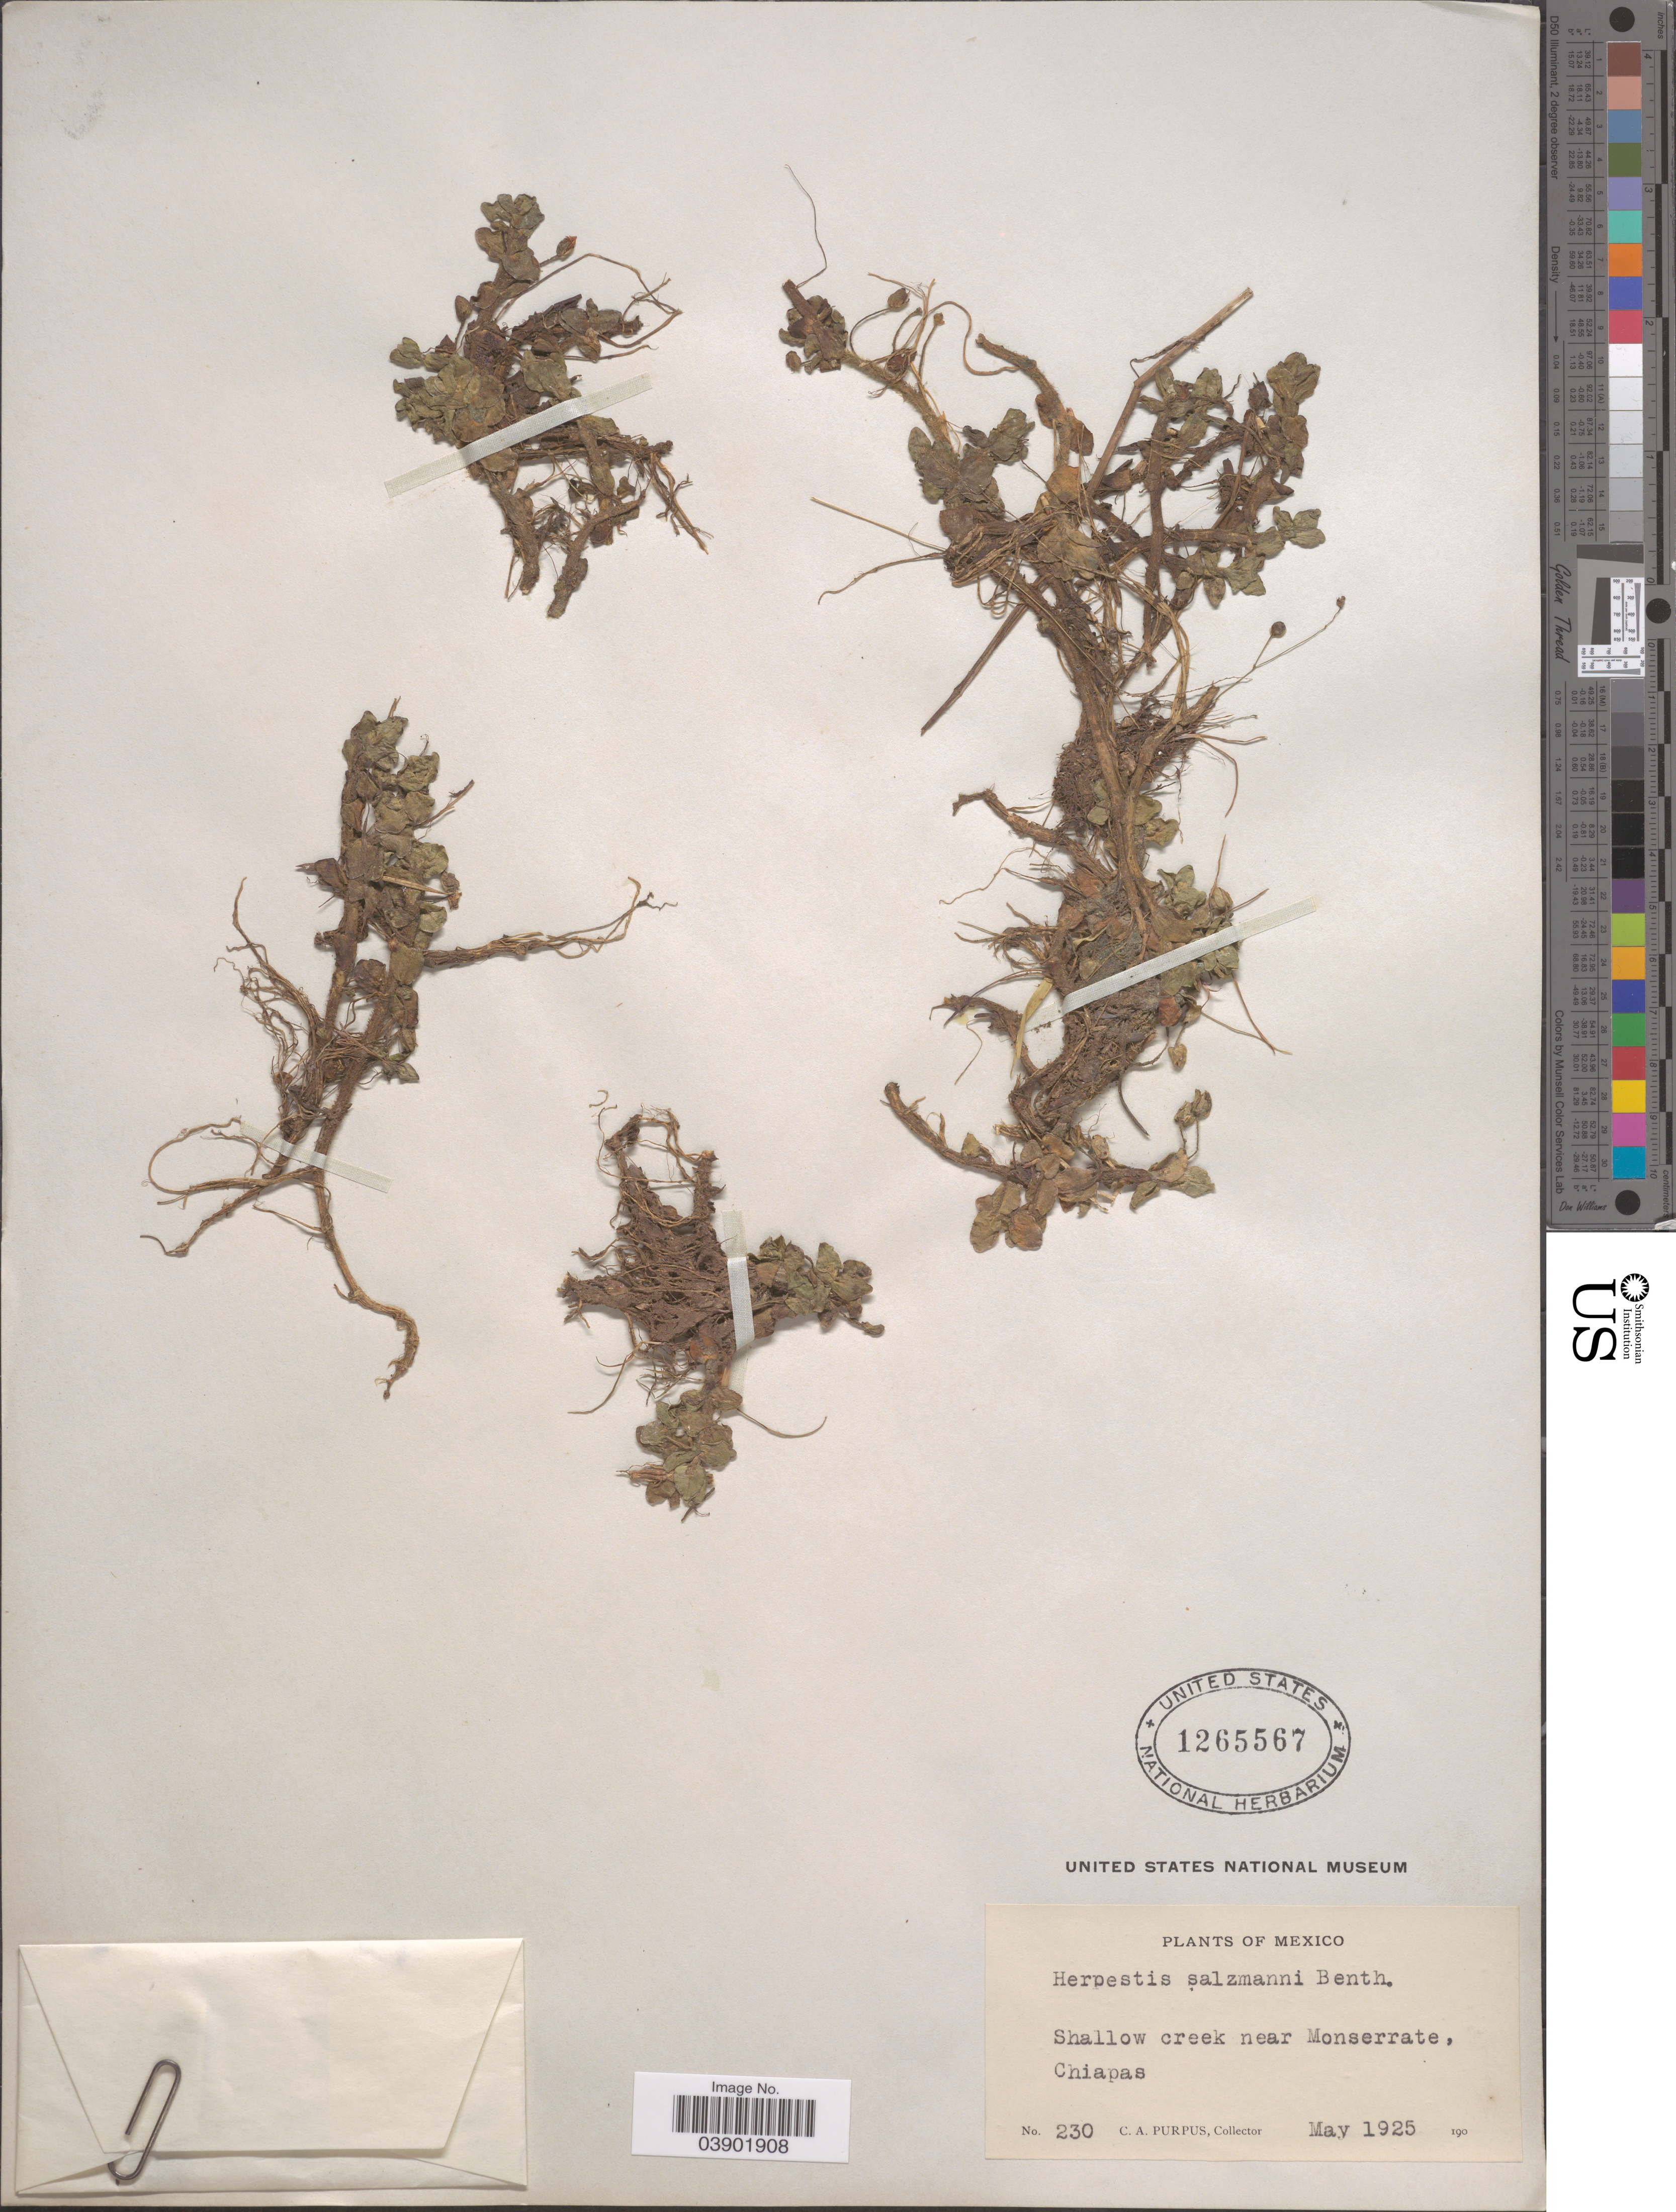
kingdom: Plantae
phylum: Tracheophyta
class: Magnoliopsida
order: Lamiales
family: Plantaginaceae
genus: Bacopa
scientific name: Bacopa salzmannii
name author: (Benth.) Wettst. ex Edwall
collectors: C. A. Purpus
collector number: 230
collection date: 1925-05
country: Mexico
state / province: Chiapas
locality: Shallow creek near Monserrate.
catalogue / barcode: US 1265567